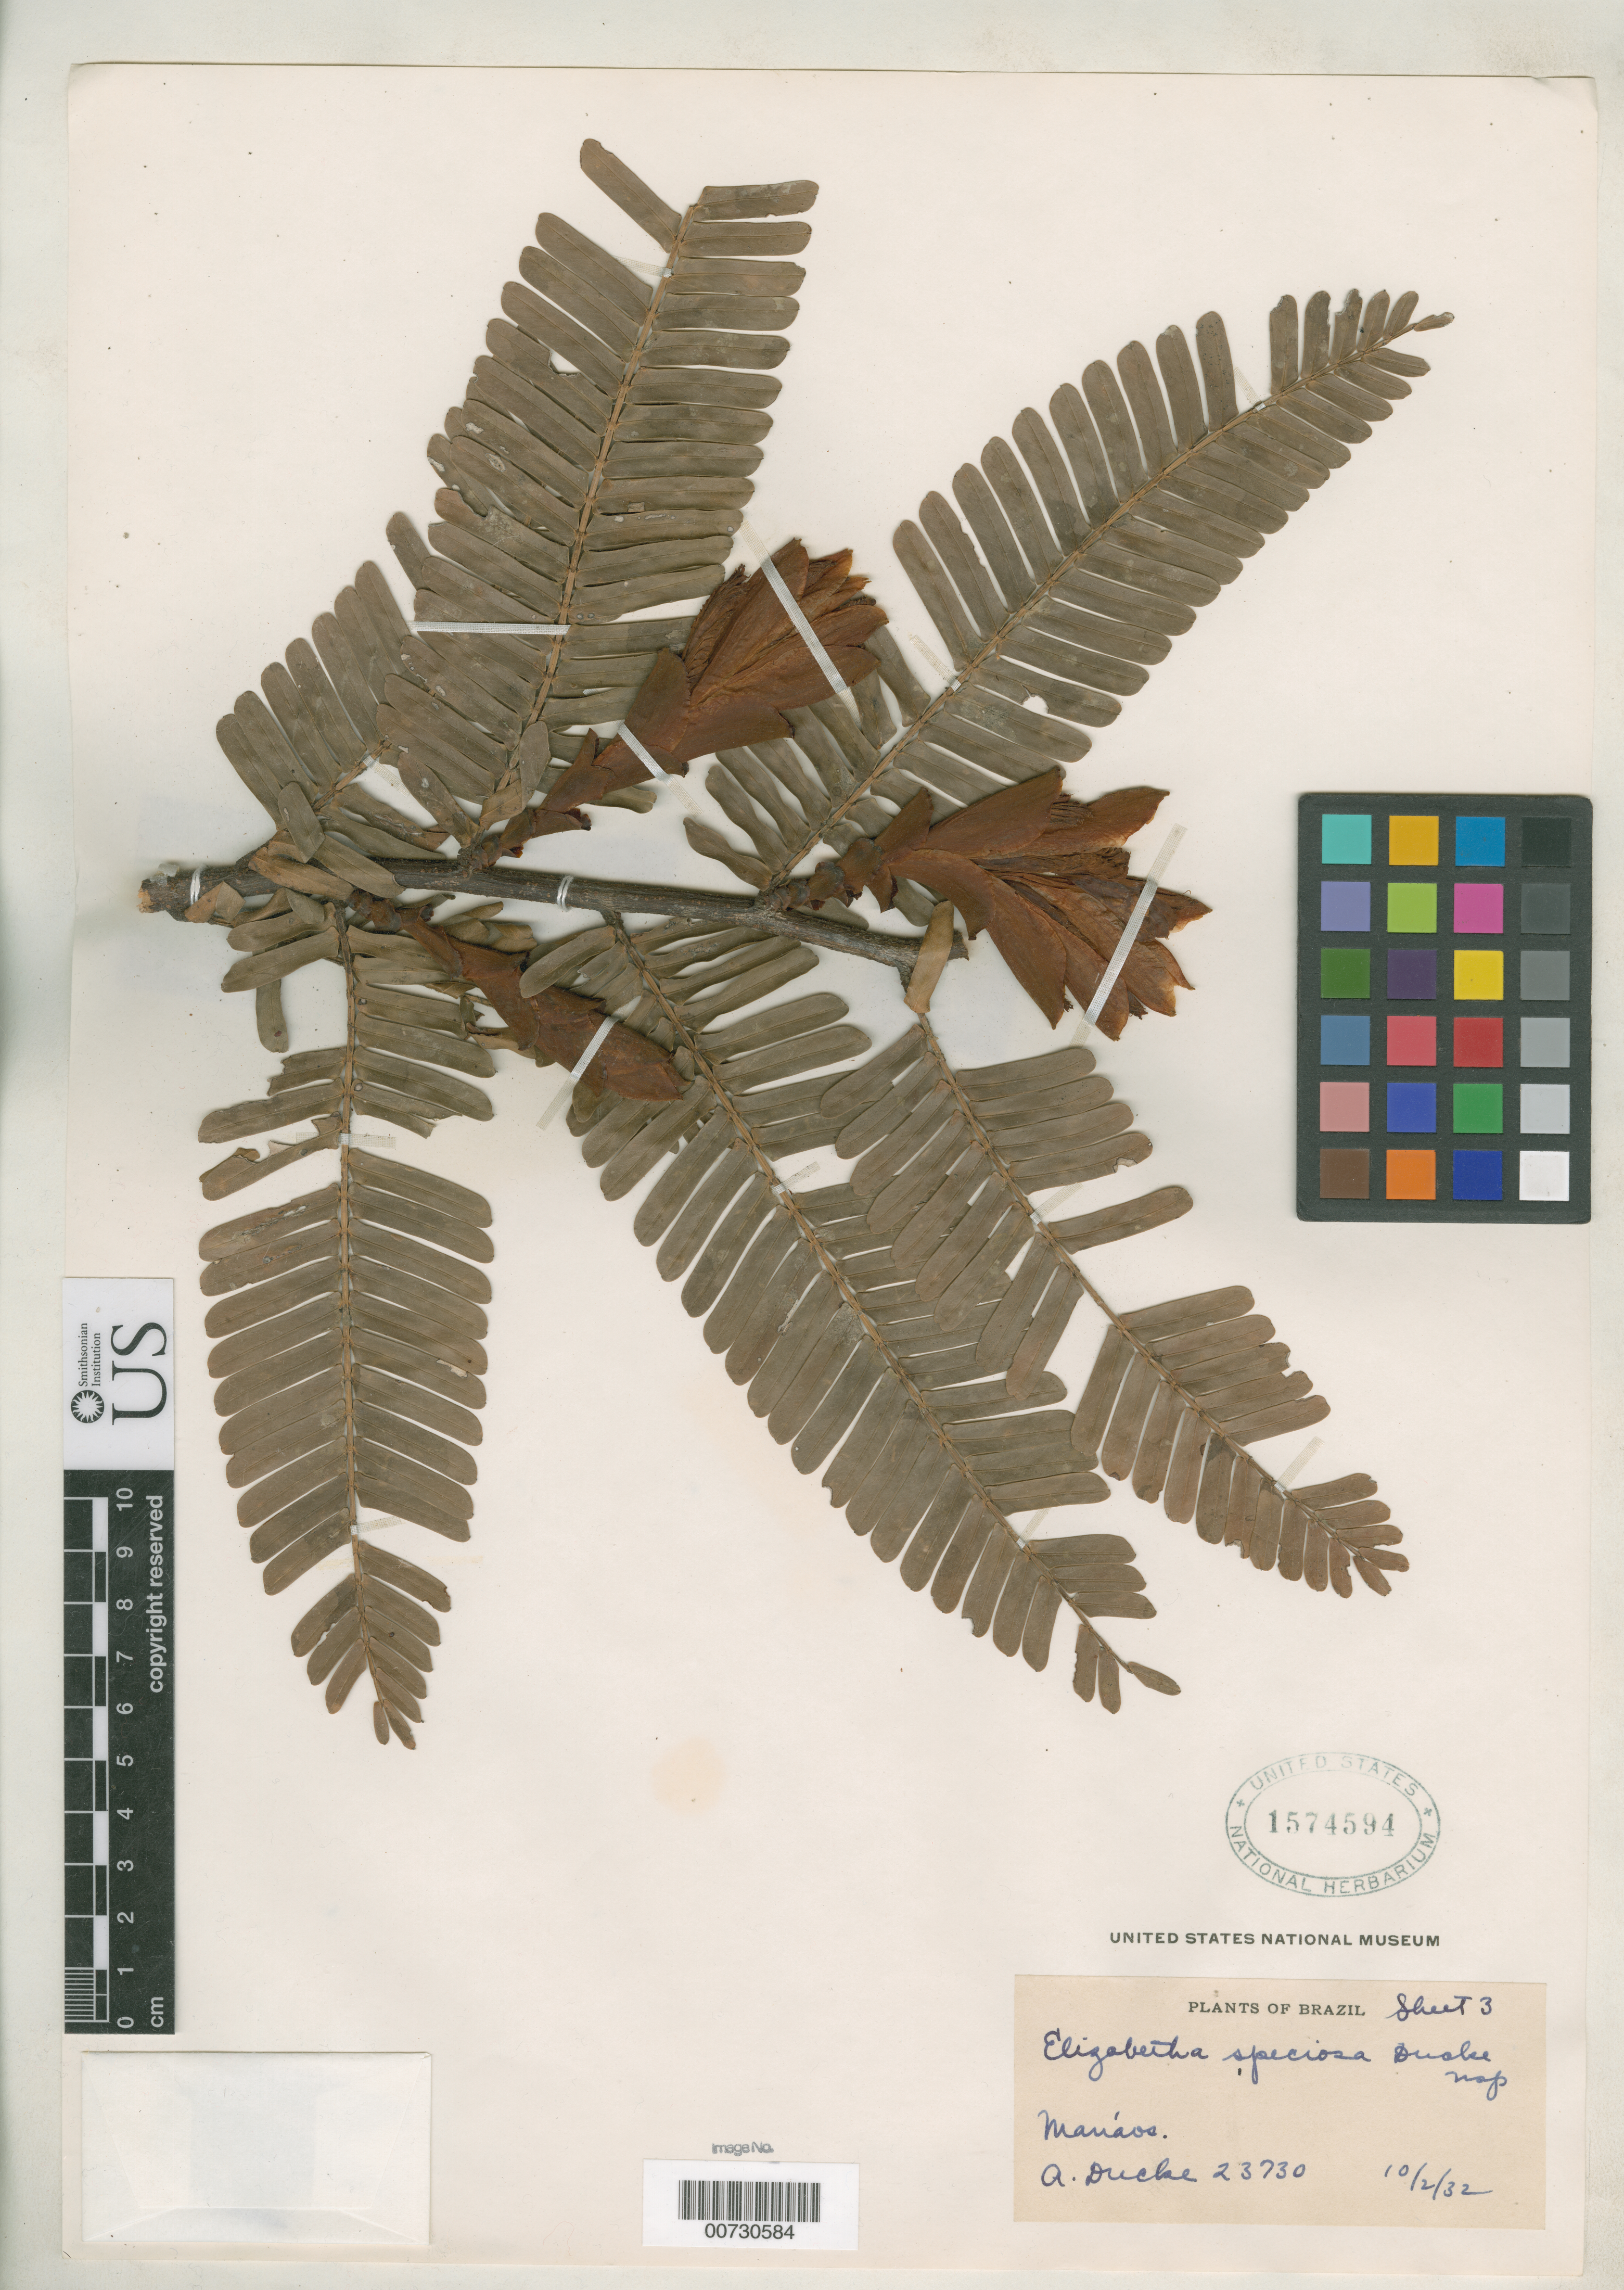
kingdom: Plantae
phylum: Tracheophyta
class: Magnoliopsida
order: Fabales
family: Fabaceae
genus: Elizabetha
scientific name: Elizabetha speciosa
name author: Ducke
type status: Isotype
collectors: A. Ducke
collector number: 23729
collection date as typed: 02 Oct 1932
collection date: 1932-10-02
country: Brazil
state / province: Amazonas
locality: Near Manaos.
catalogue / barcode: US 1574594